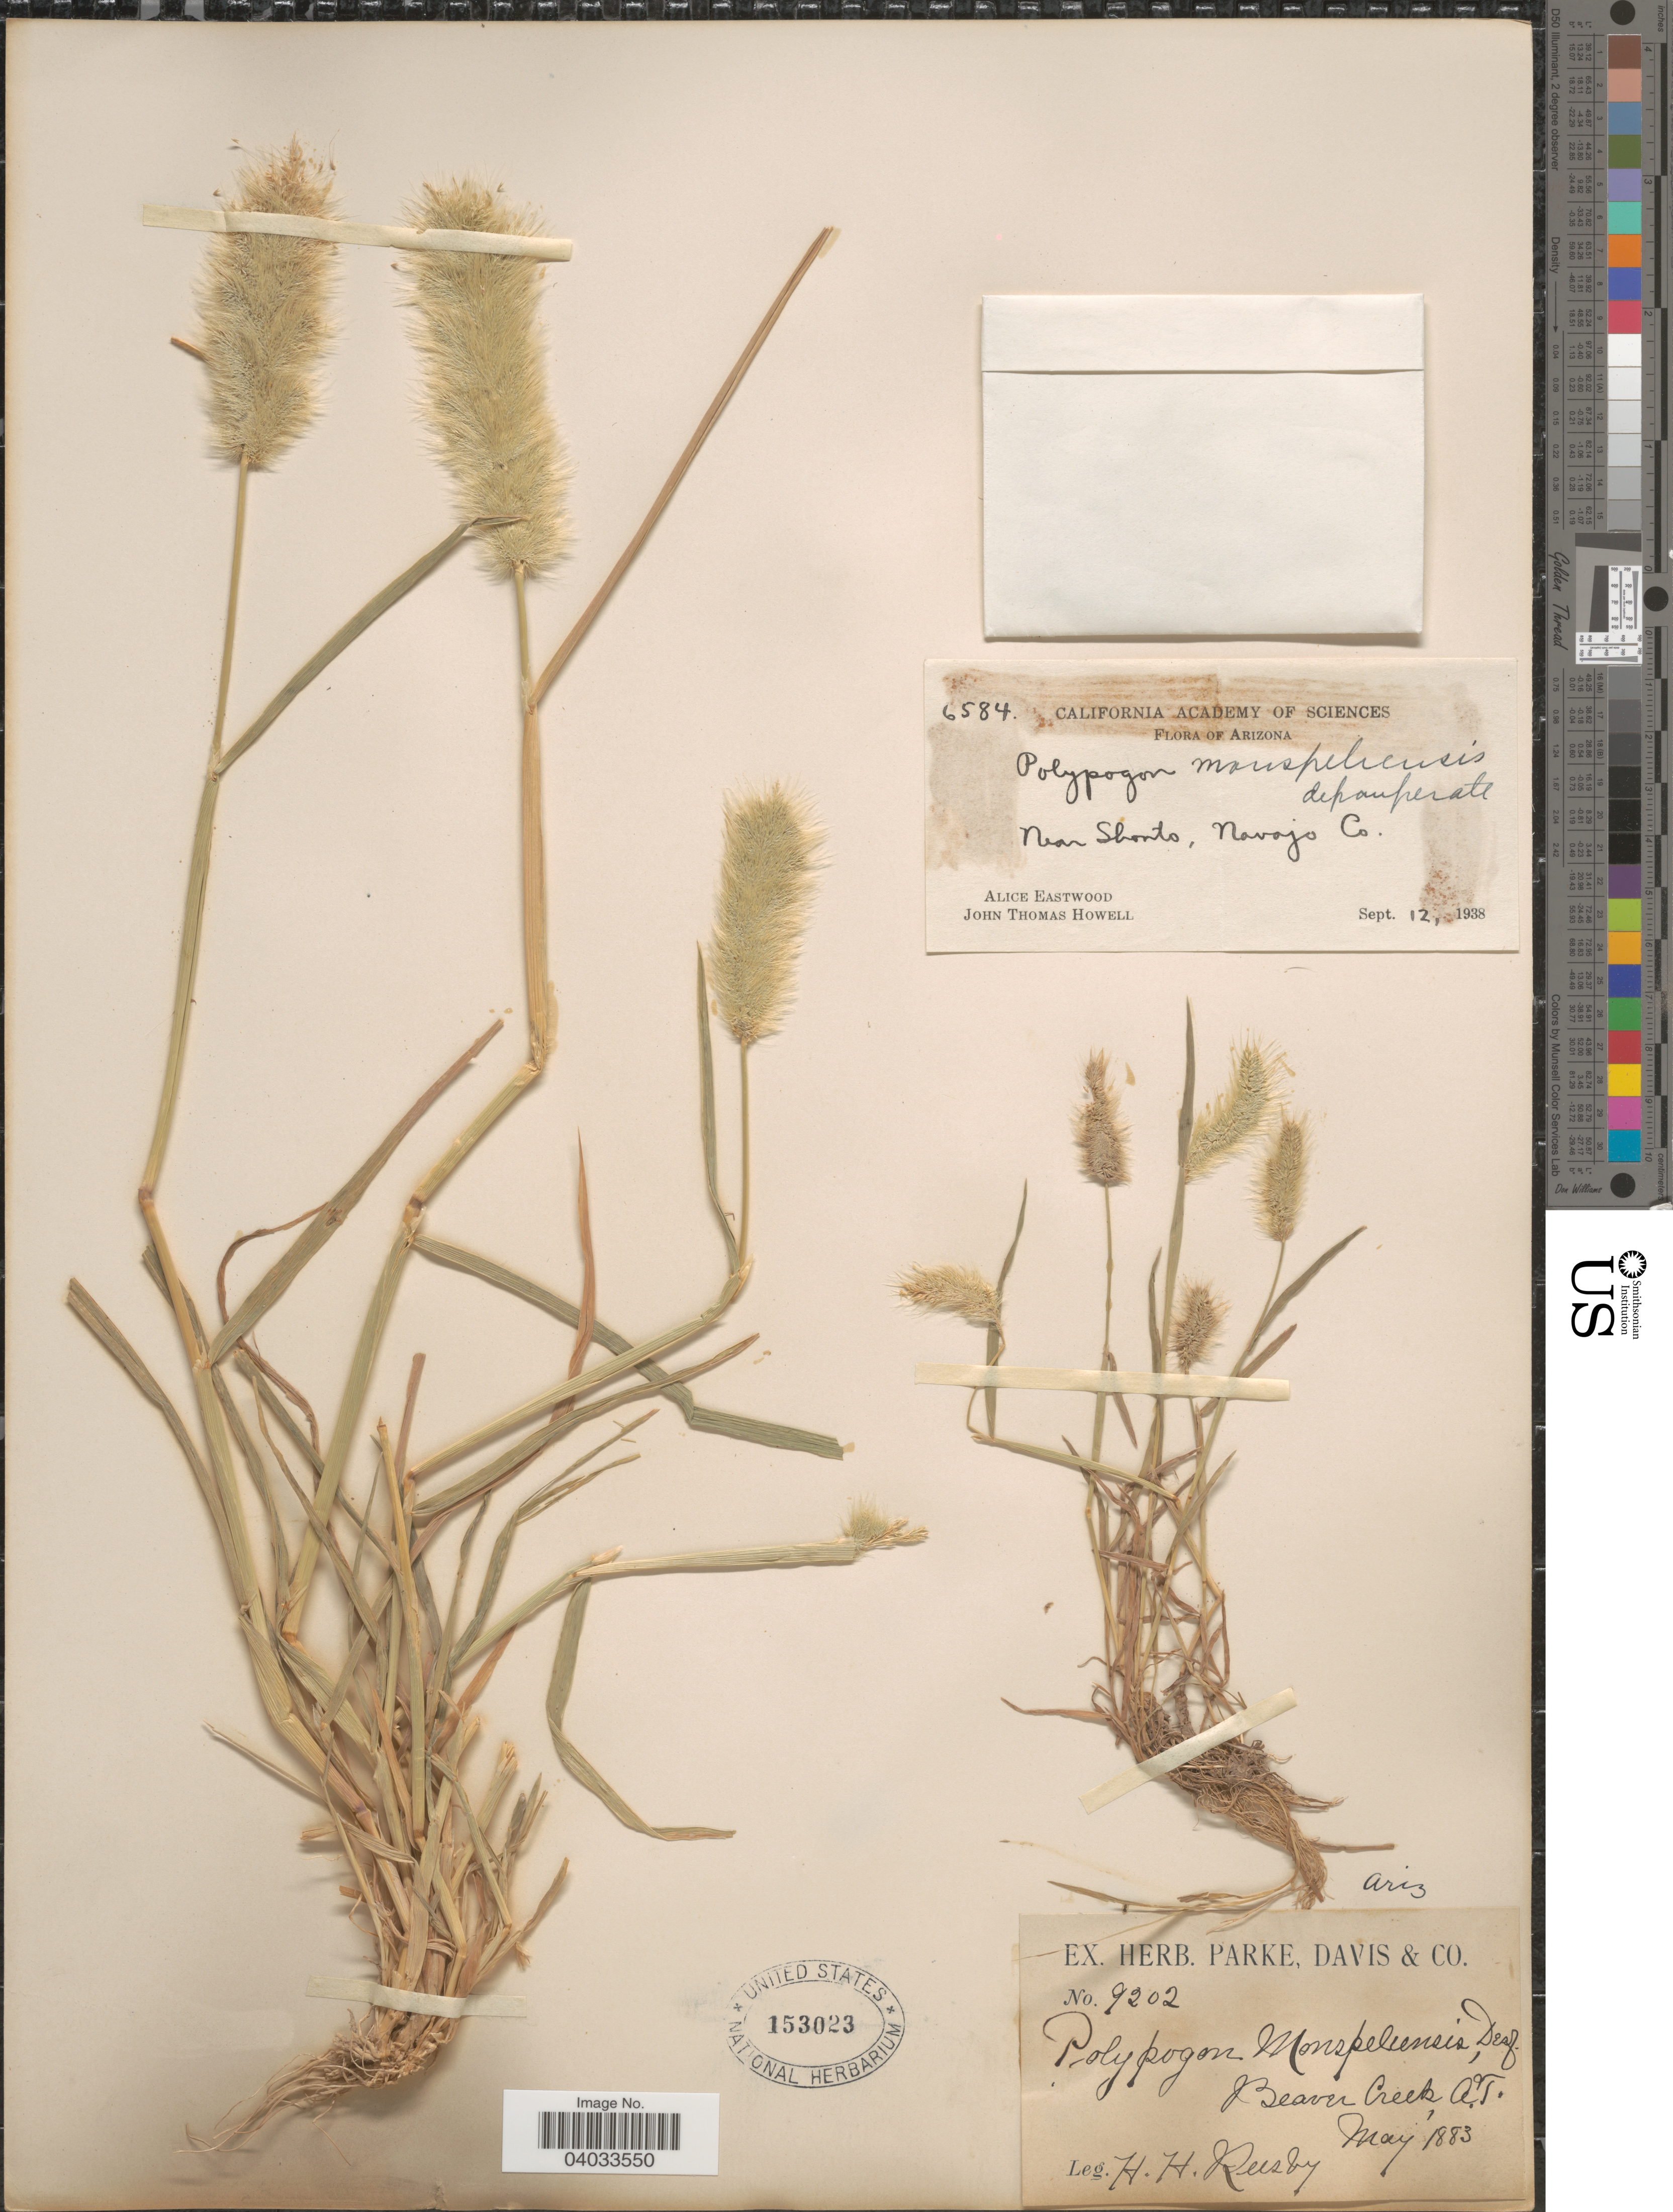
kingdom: Plantae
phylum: Tracheophyta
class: Liliopsida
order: Poales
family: Poaceae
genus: Polypogon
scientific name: Polypogon monspeliensis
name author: (L.) Desf.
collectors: A. Eastwood & J. T. Howell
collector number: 6584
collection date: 1938-09-12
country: United States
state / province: Arizona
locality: Near Shonto, Navajo Co.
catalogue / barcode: US 153023-2